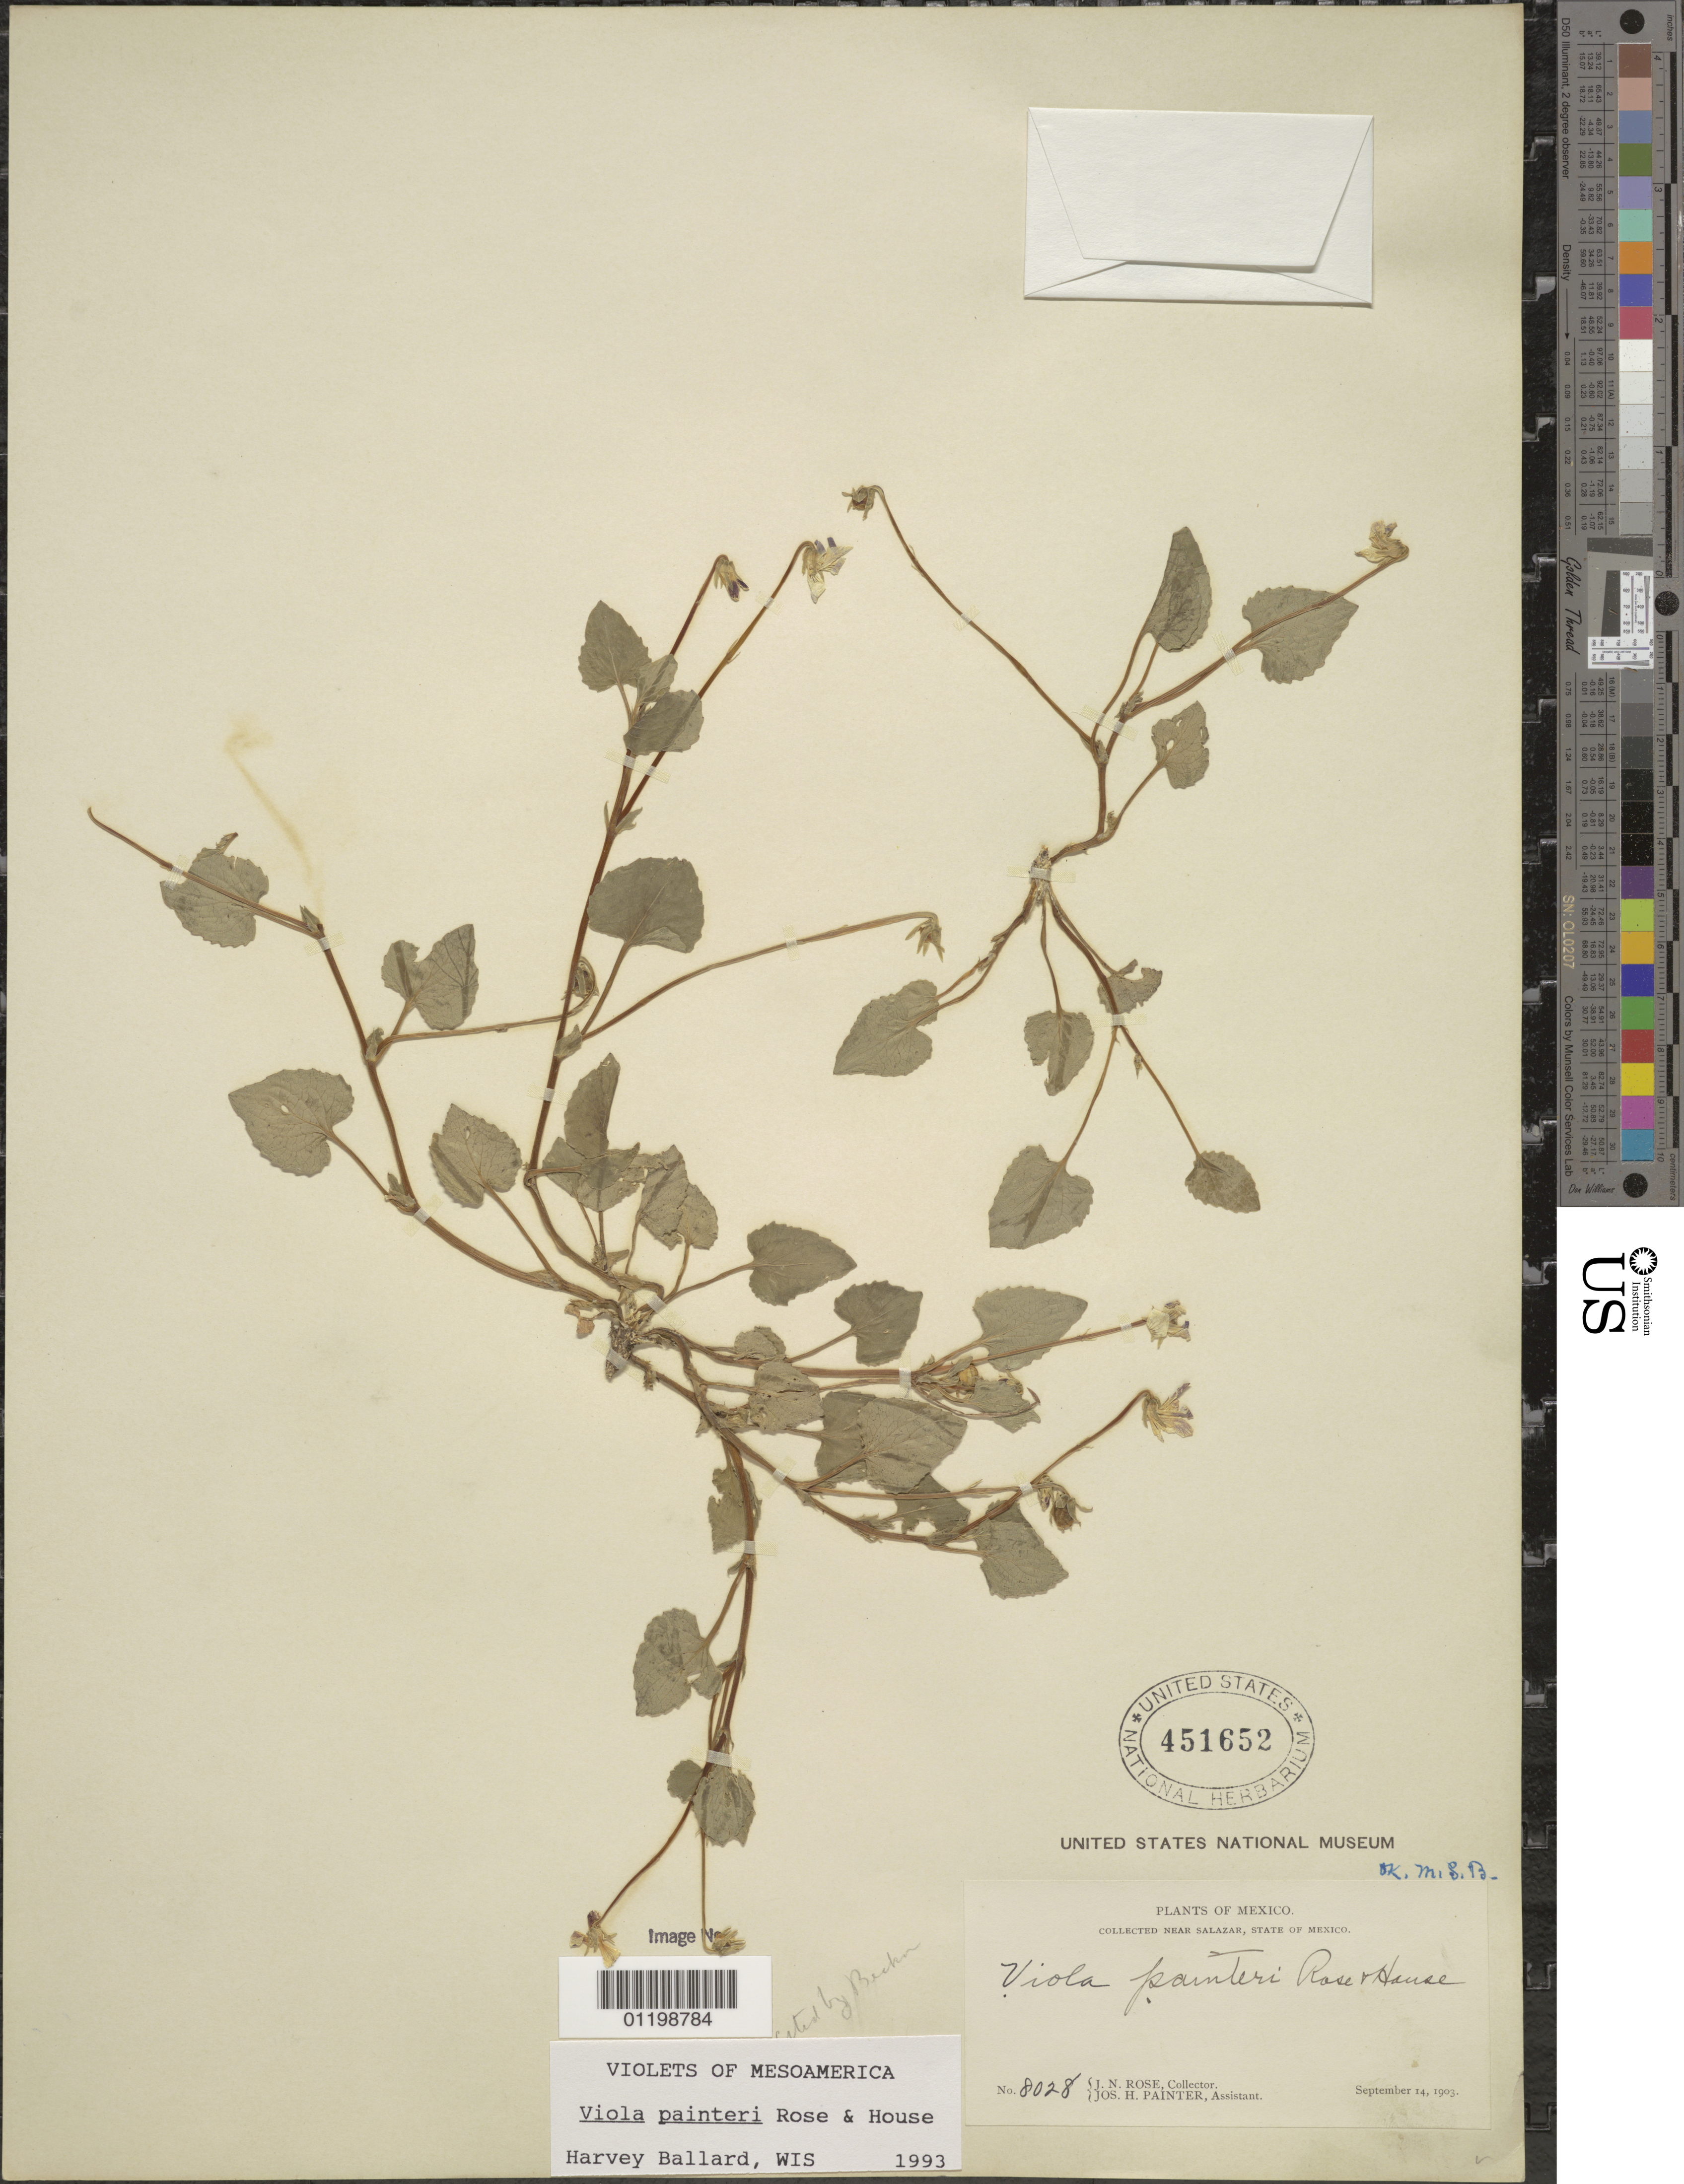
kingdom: Plantae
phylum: Tracheophyta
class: Magnoliopsida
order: Malpighiales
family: Violaceae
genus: Viola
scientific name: Viola painteri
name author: Rose & House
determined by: Ballard, Harvey E.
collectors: J. N. Rose & J. H. Painter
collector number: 8028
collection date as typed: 14 Sep 1903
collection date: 1903-09-14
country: Mexico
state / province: México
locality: Near Salazar, State of Mexico.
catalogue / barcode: US 451652